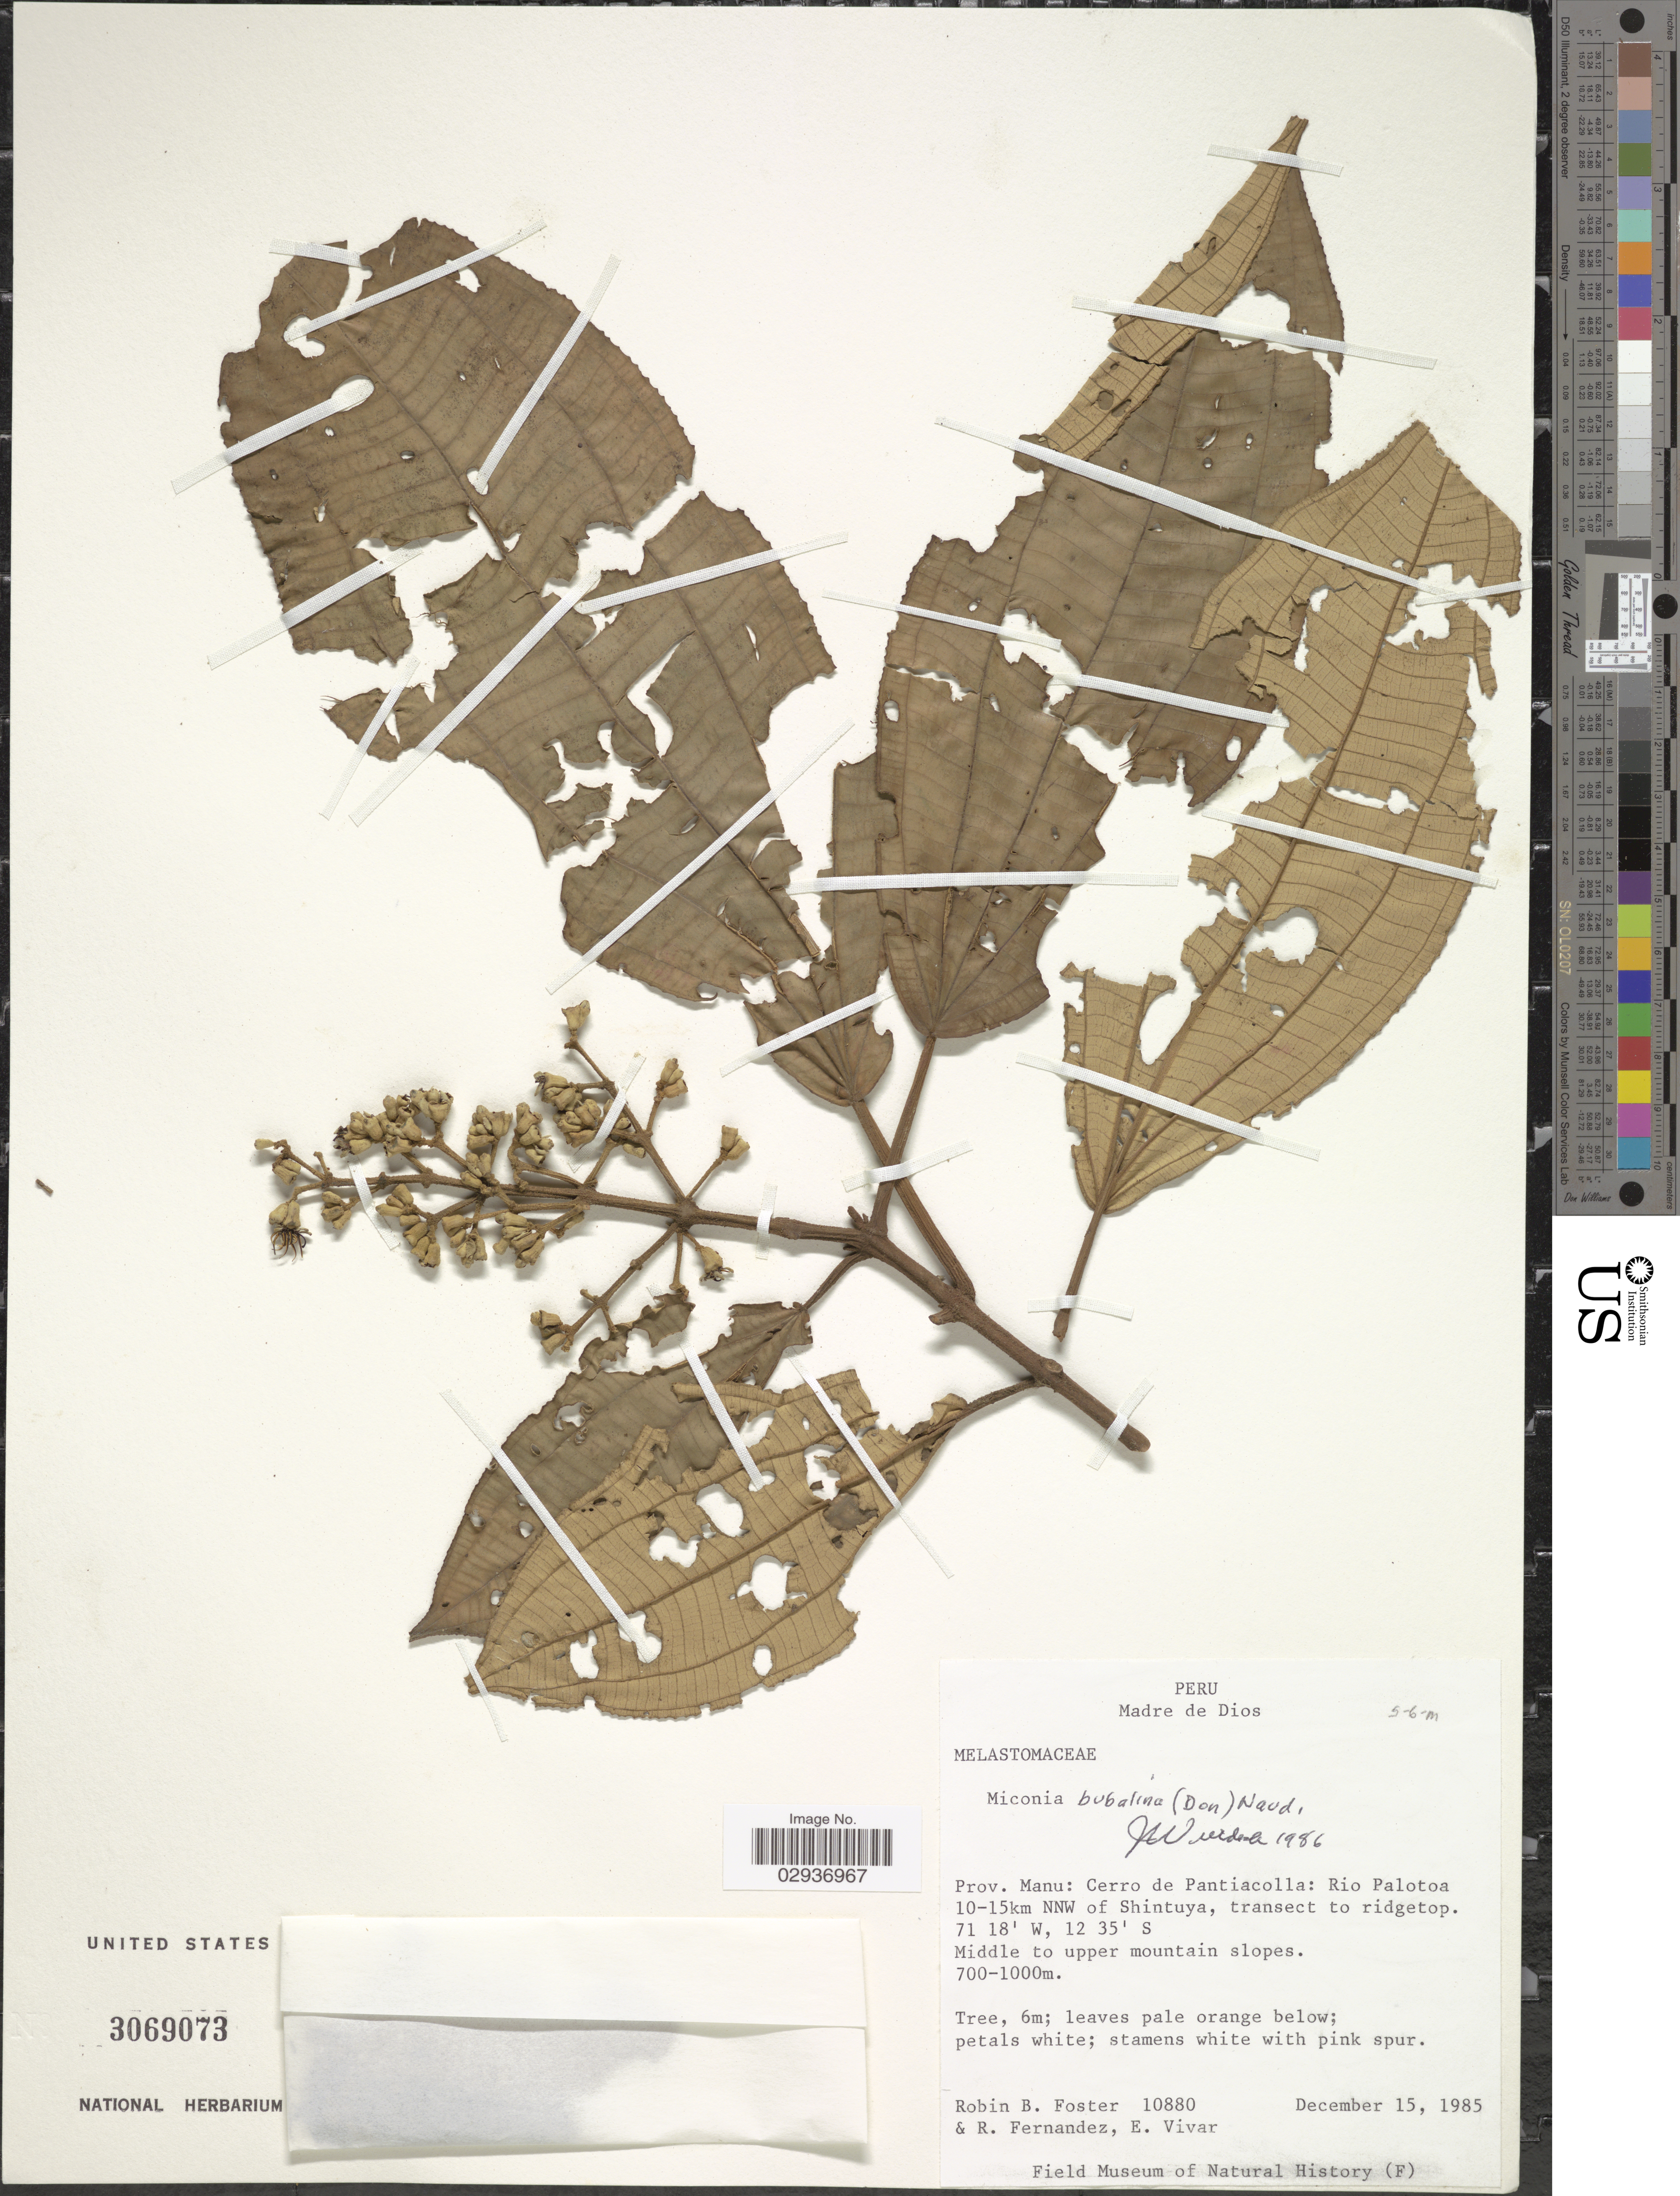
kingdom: Plantae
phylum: Tracheophyta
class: Magnoliopsida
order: Myrtales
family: Melastomataceae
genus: Miconia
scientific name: Miconia bubalina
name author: Naudin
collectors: R. B. Foster, R. Fernandez & E. Vivar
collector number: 10880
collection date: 1985-12-15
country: Peru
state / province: Madre de Dios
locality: Prov. Manu: Cerro de Pantiacolla: Rio Palotoa 10-15km NNW of Shintuya, transect to ridgetop.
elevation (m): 700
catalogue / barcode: US 3069073